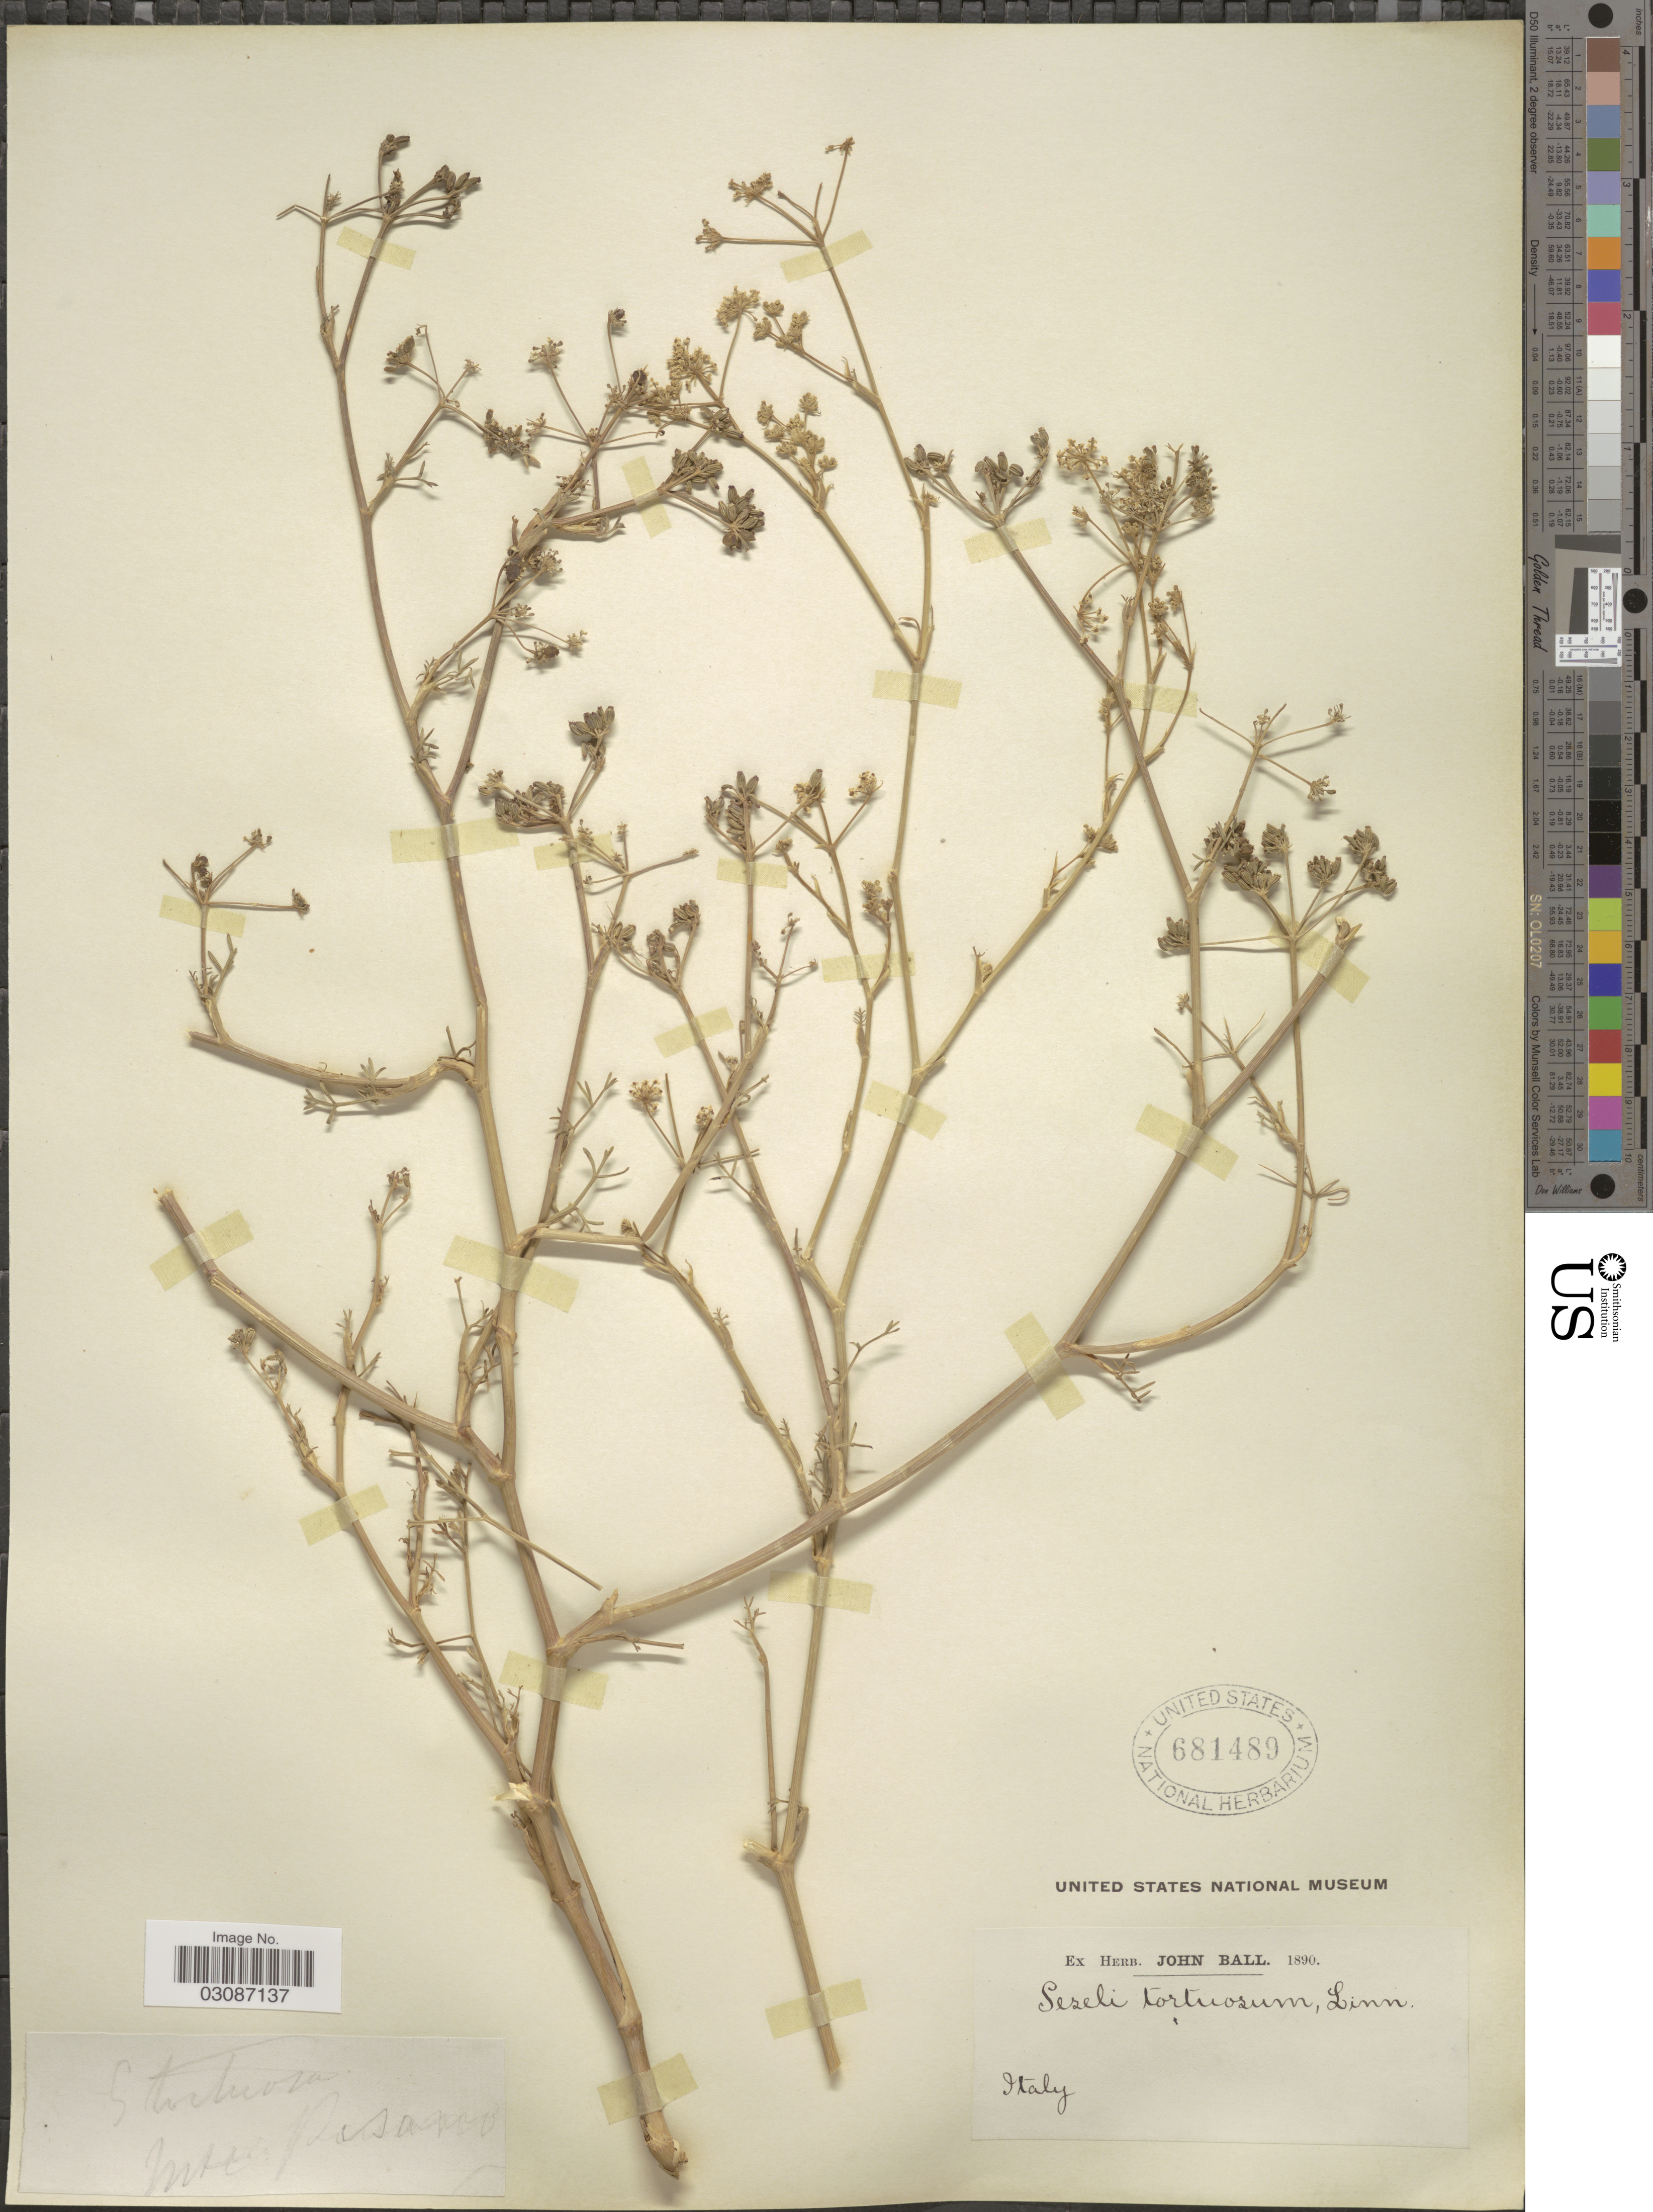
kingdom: Plantae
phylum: Tracheophyta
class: Magnoliopsida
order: Apiales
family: Apiaceae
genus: Seseli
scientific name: Seseli tortuosum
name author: L.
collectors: ex herb. John Ball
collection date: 1890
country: Italy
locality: Mte. Pisani.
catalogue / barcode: US 681489